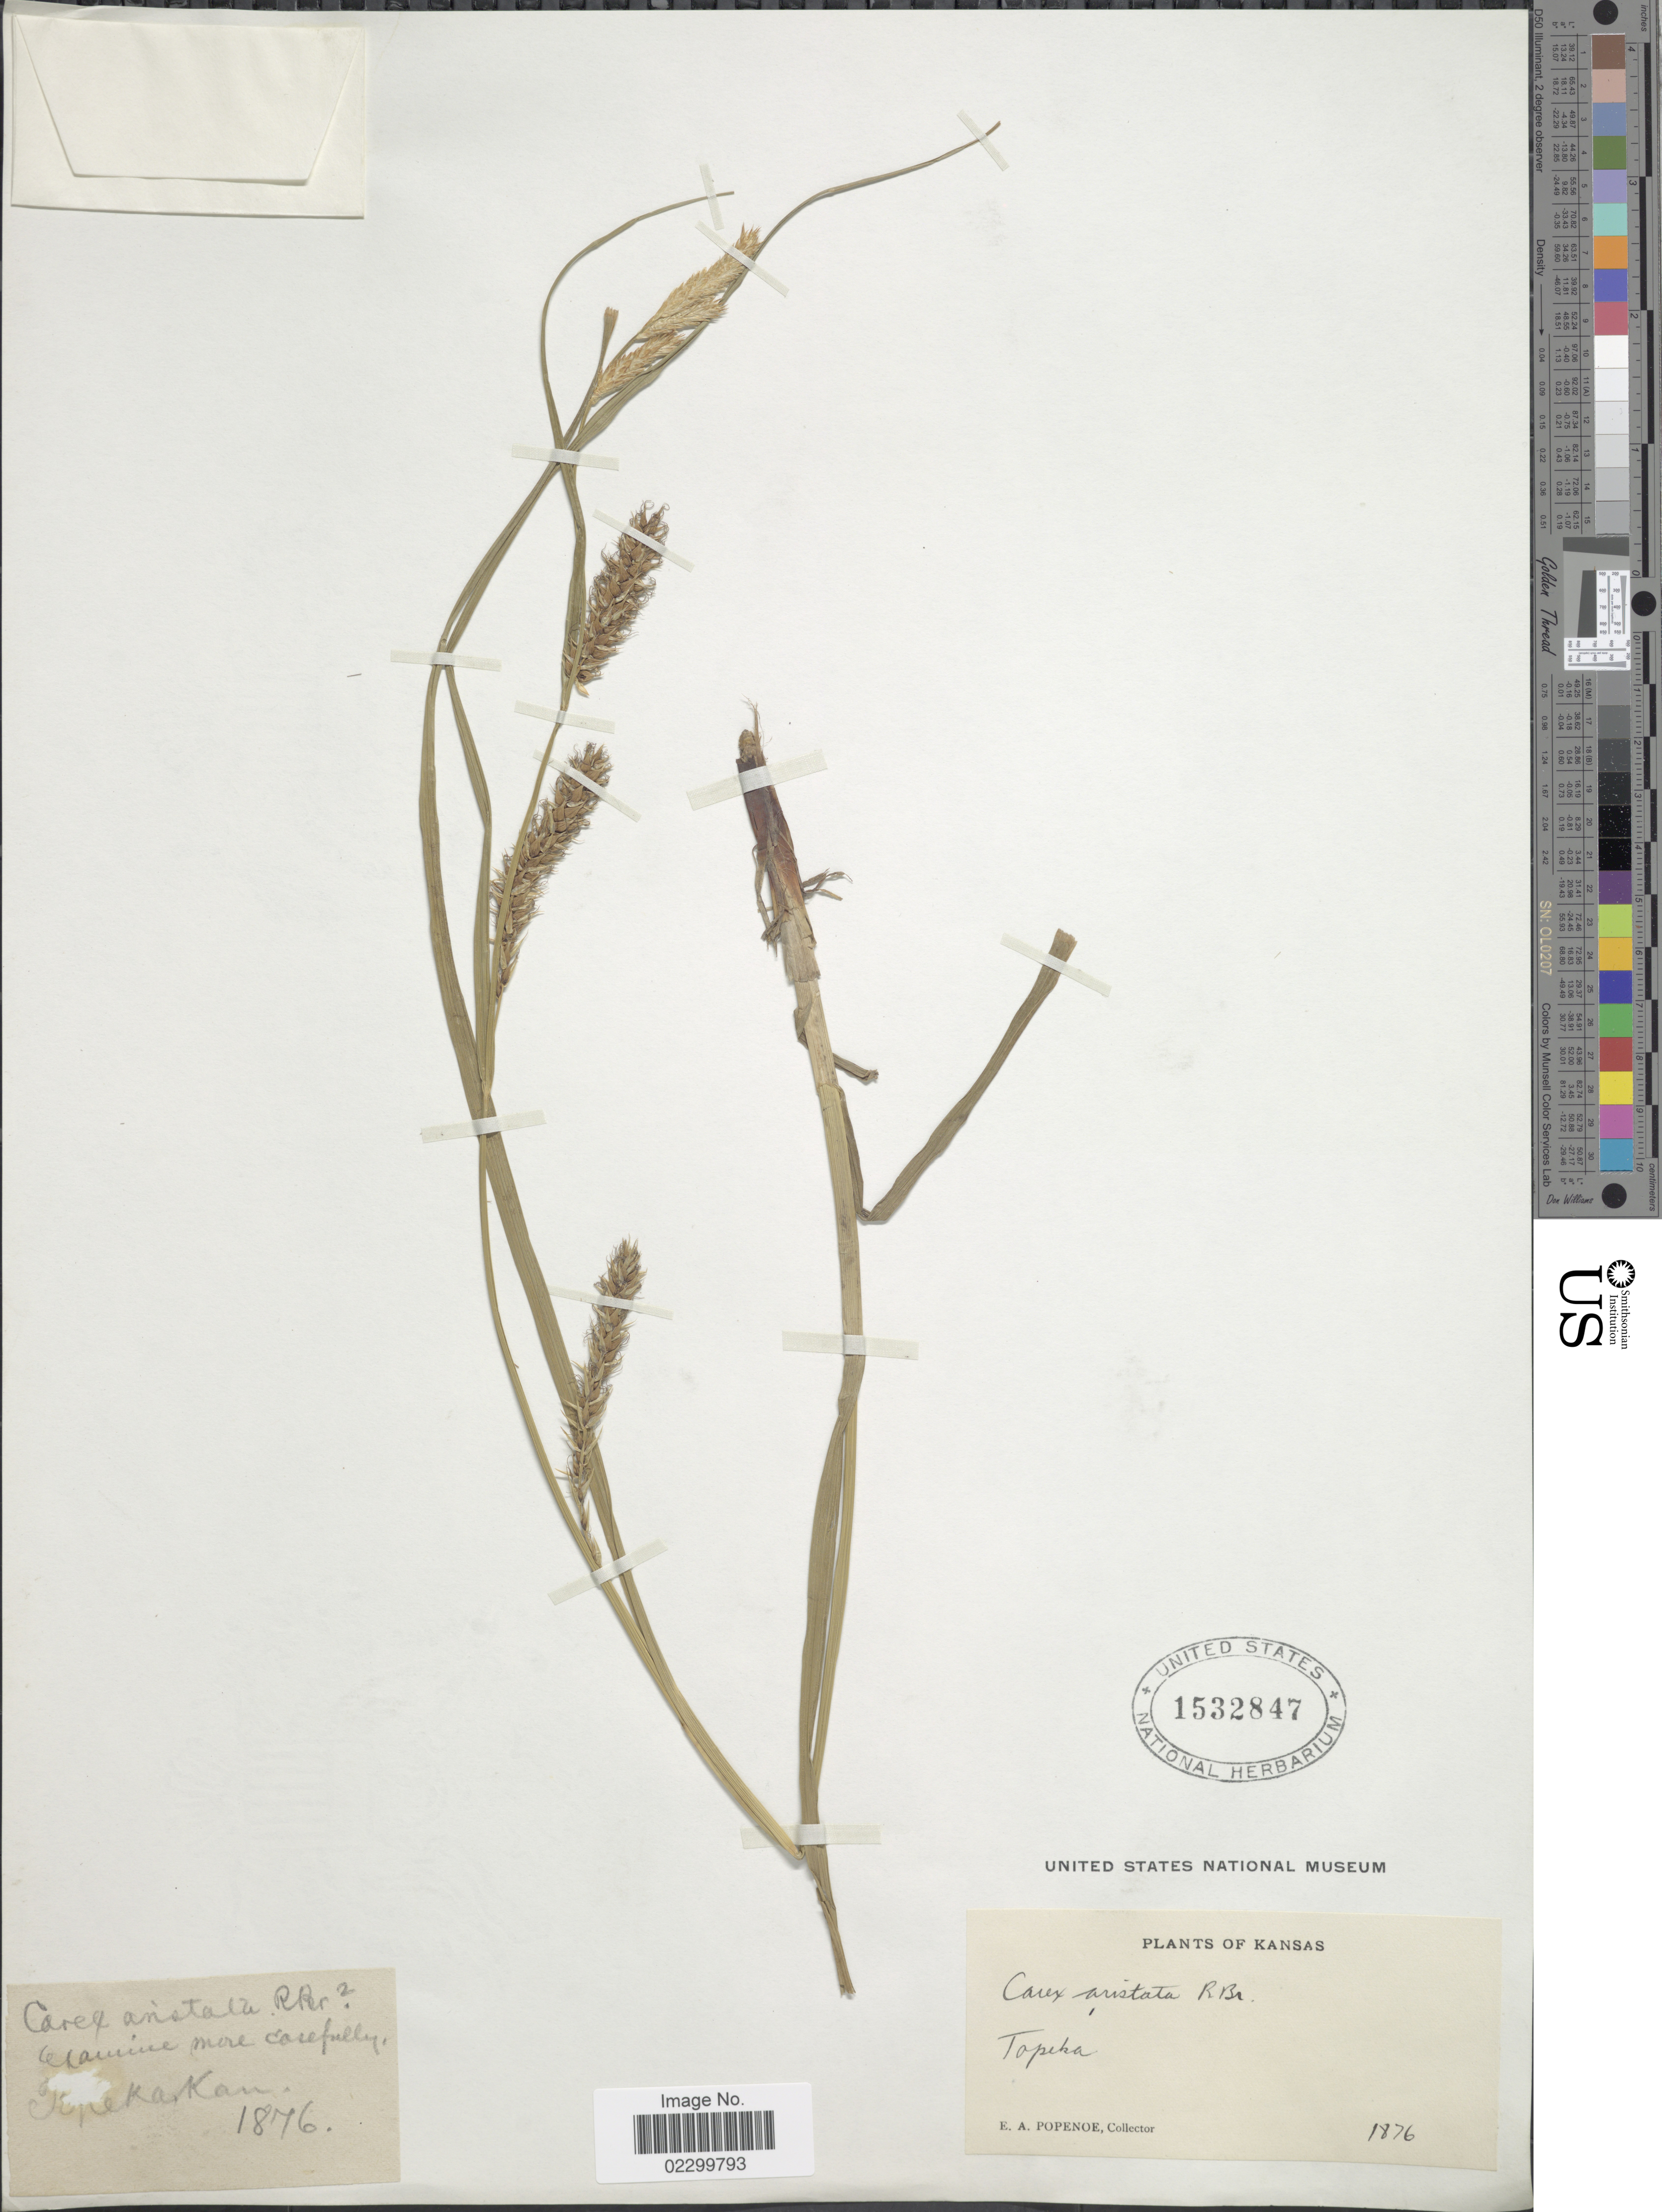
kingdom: Plantae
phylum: Tracheophyta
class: Liliopsida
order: Poales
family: Cyperaceae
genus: Carex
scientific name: Carex atherodes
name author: Spreng.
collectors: E. A. Popenoe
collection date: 1876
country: United States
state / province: Kansas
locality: Topeka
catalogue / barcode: US 1532847